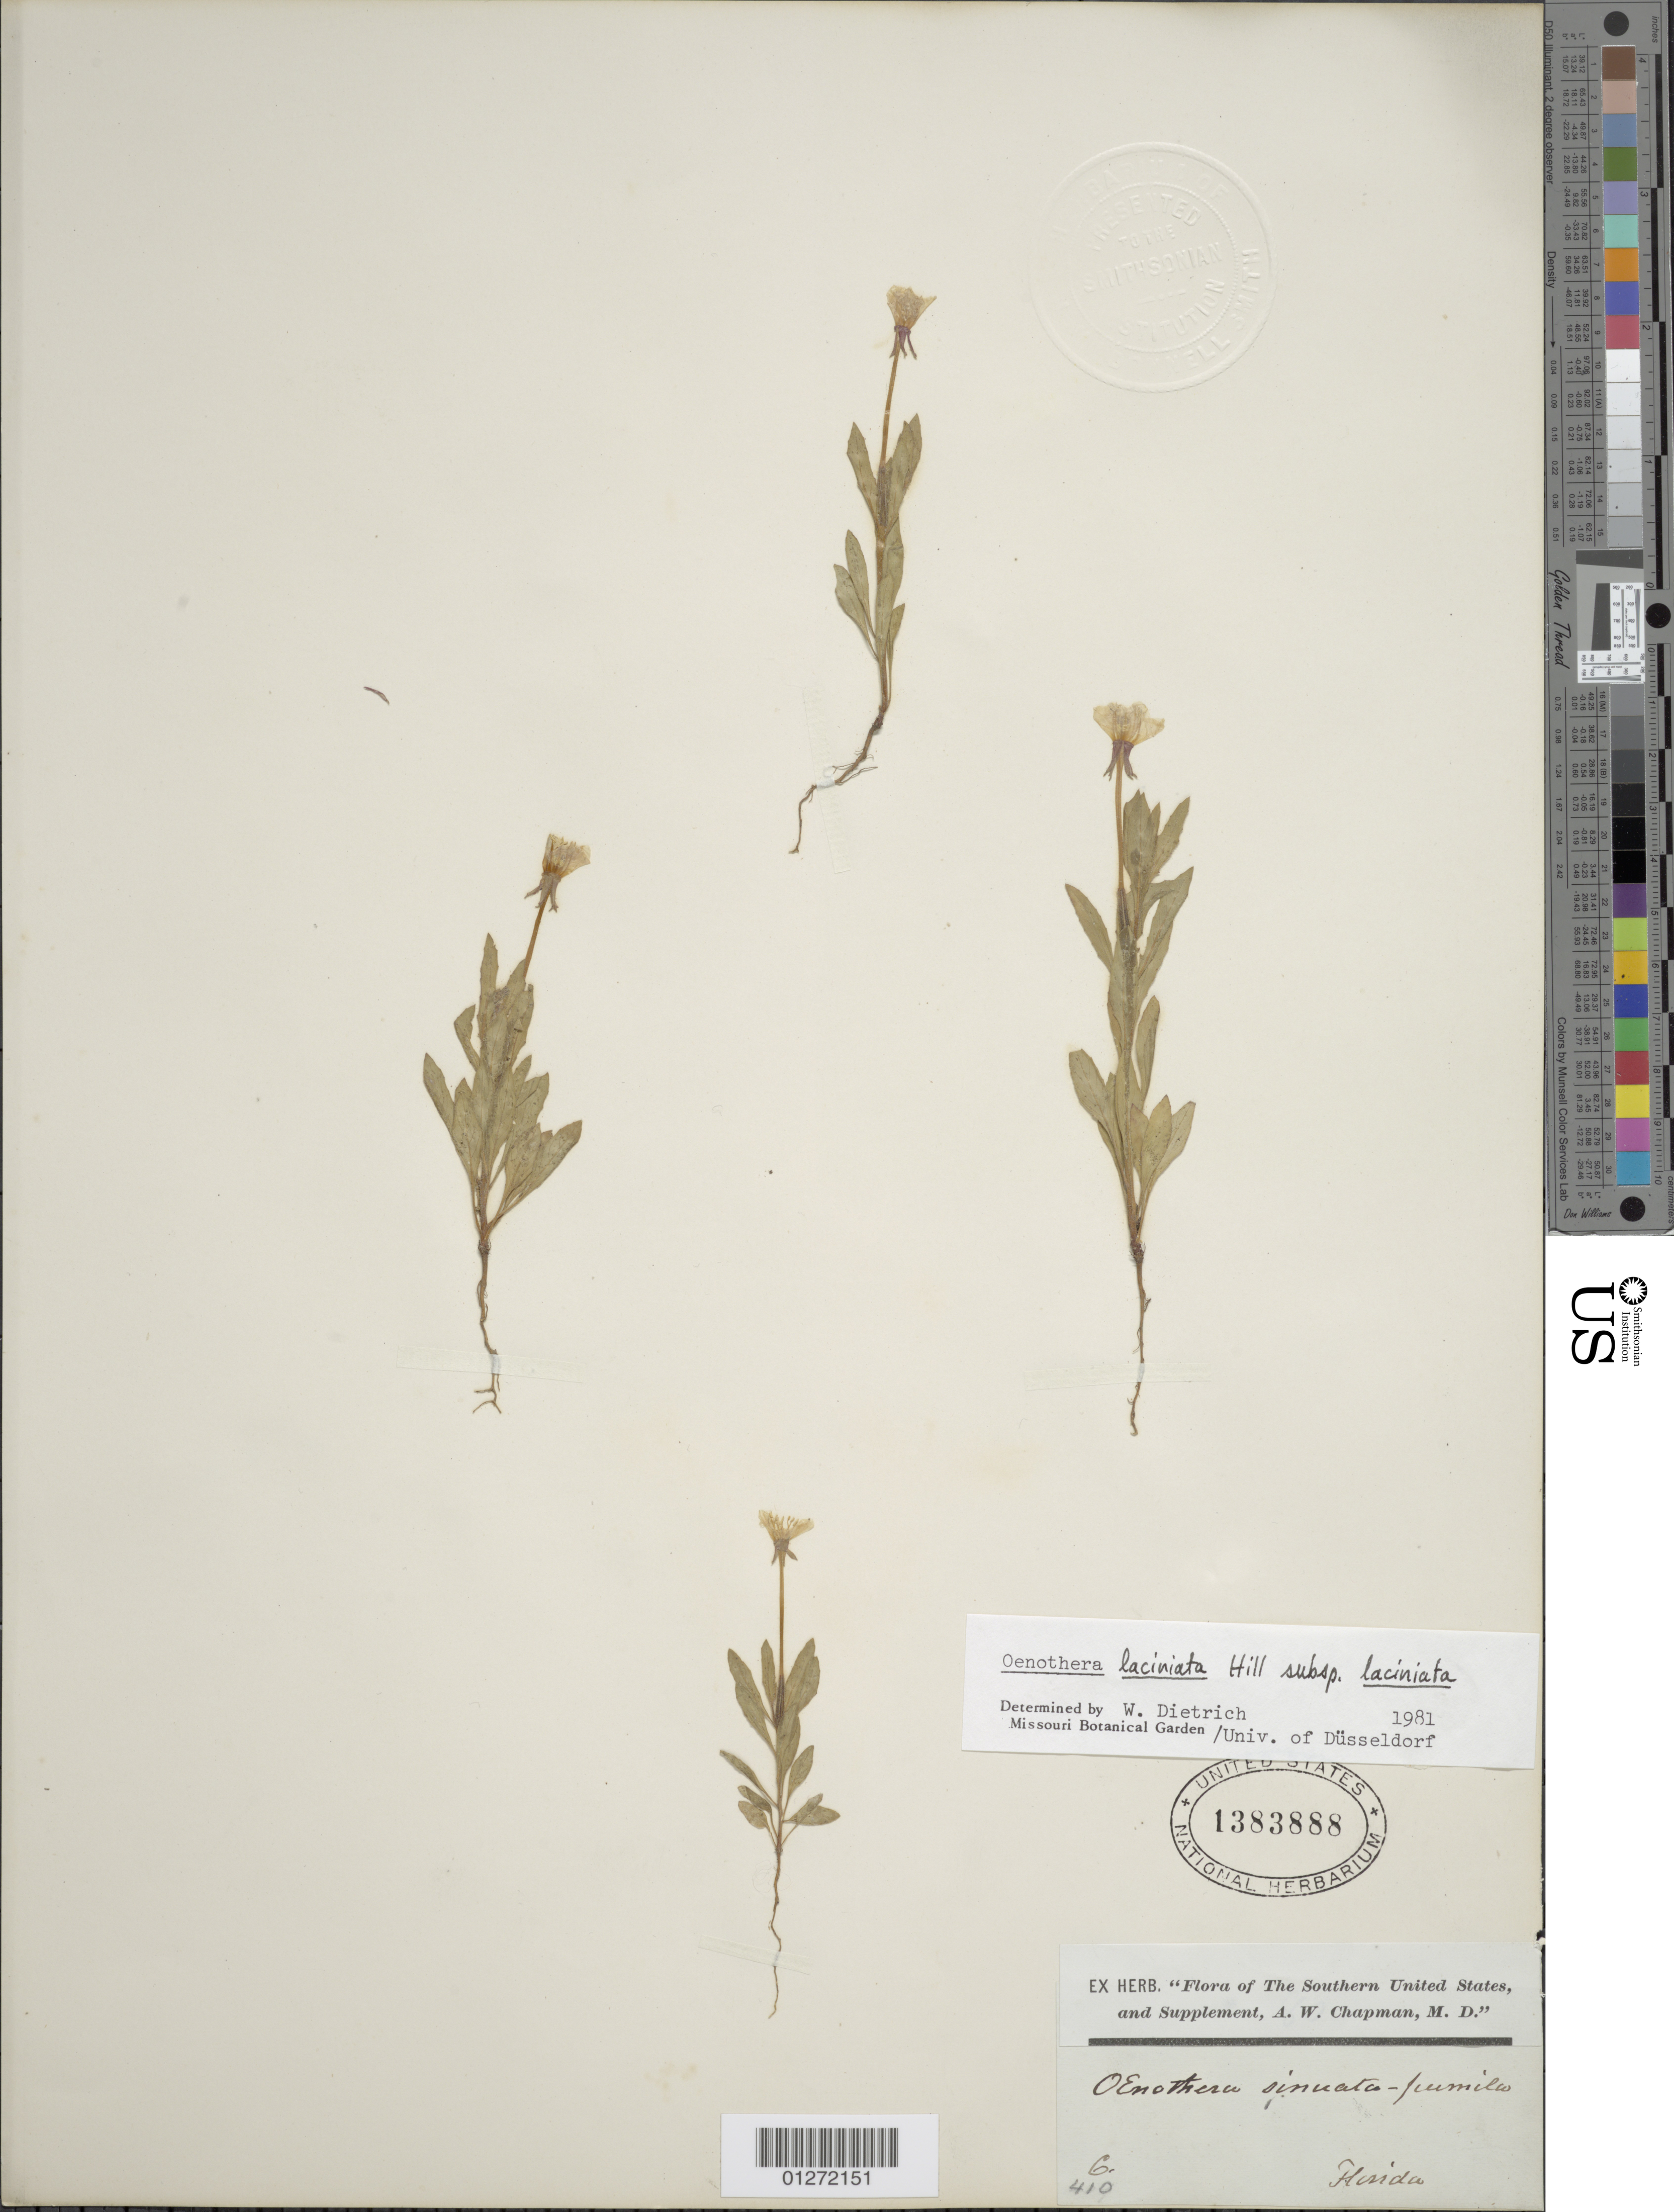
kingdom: Plantae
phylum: Tracheophyta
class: Magnoliopsida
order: Myrtales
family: Onagraceae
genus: Oenothera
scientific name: Oenothera laciniata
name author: Hill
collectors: A. W. Chapman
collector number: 6.410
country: United States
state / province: Florida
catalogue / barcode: US 1383888